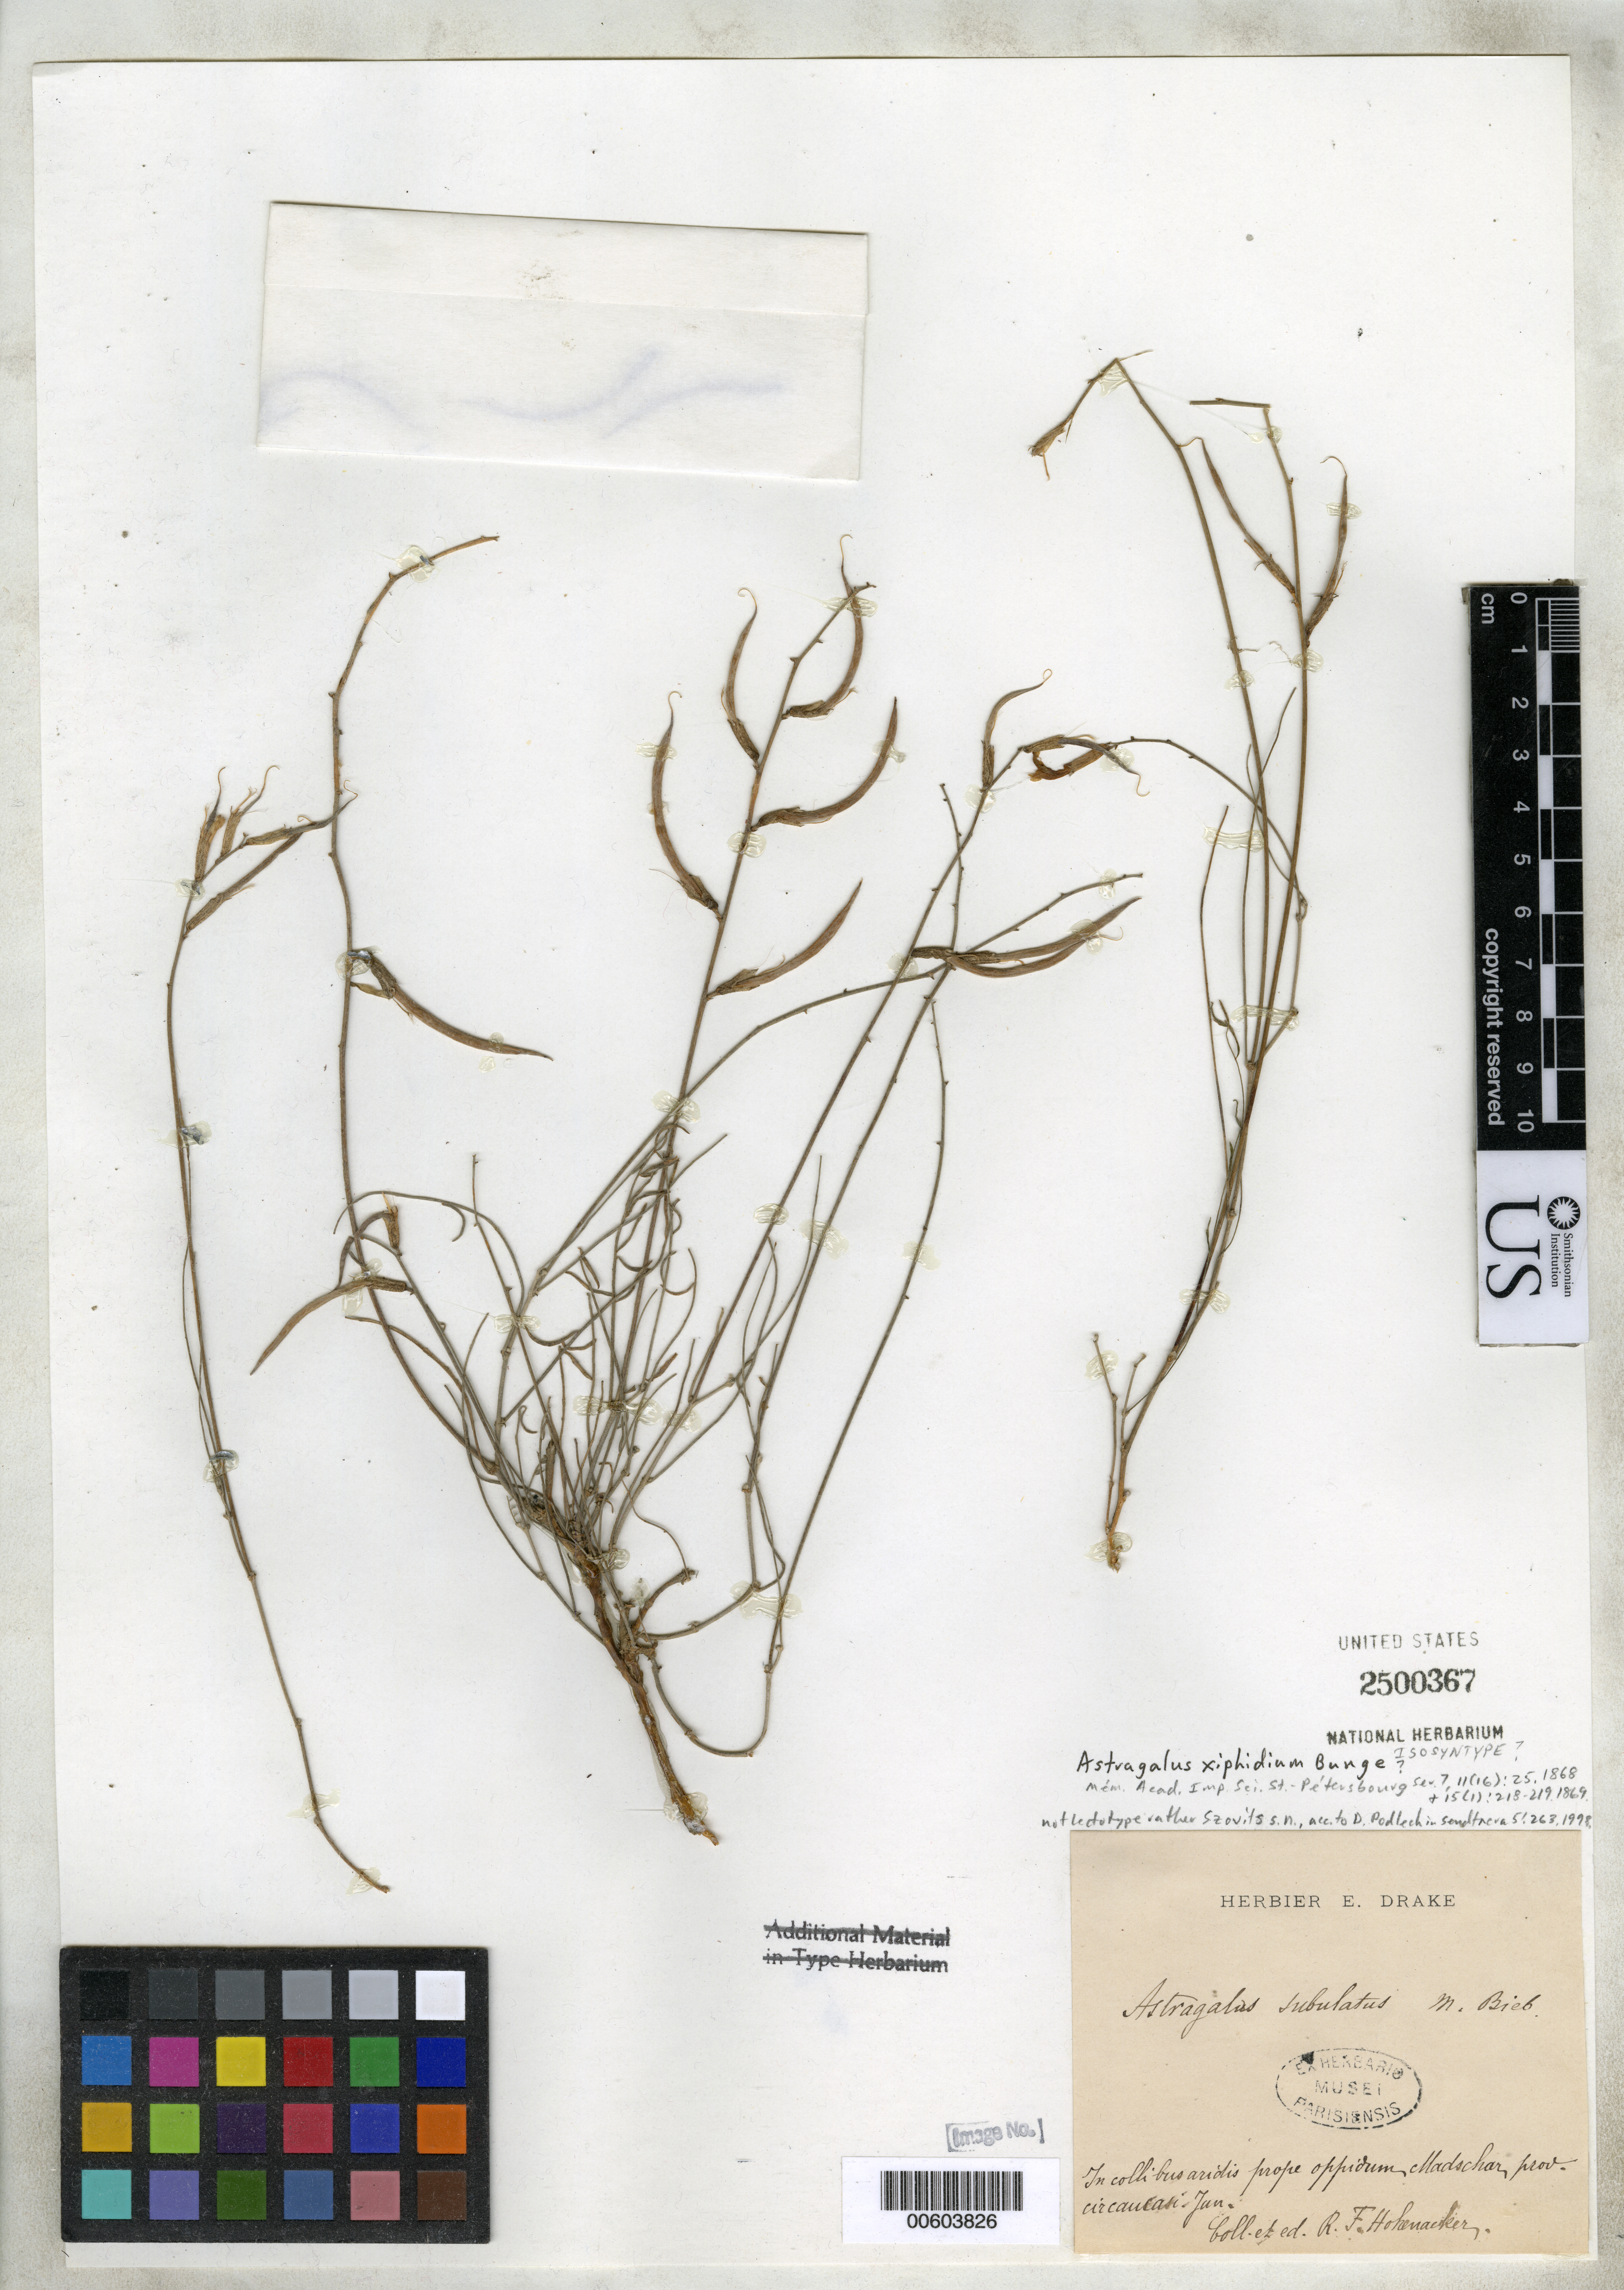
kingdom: Plantae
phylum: Tracheophyta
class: Magnoliopsida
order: Fabales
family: Fabaceae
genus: Astragalus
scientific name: Astragalus xiphidium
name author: Bunge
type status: Possible Syntype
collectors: R. F. Hohenacker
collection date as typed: Jan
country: Georgia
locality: In collibus aridis prope oppidum Madschar prov. cir caucasi.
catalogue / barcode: US 2500367